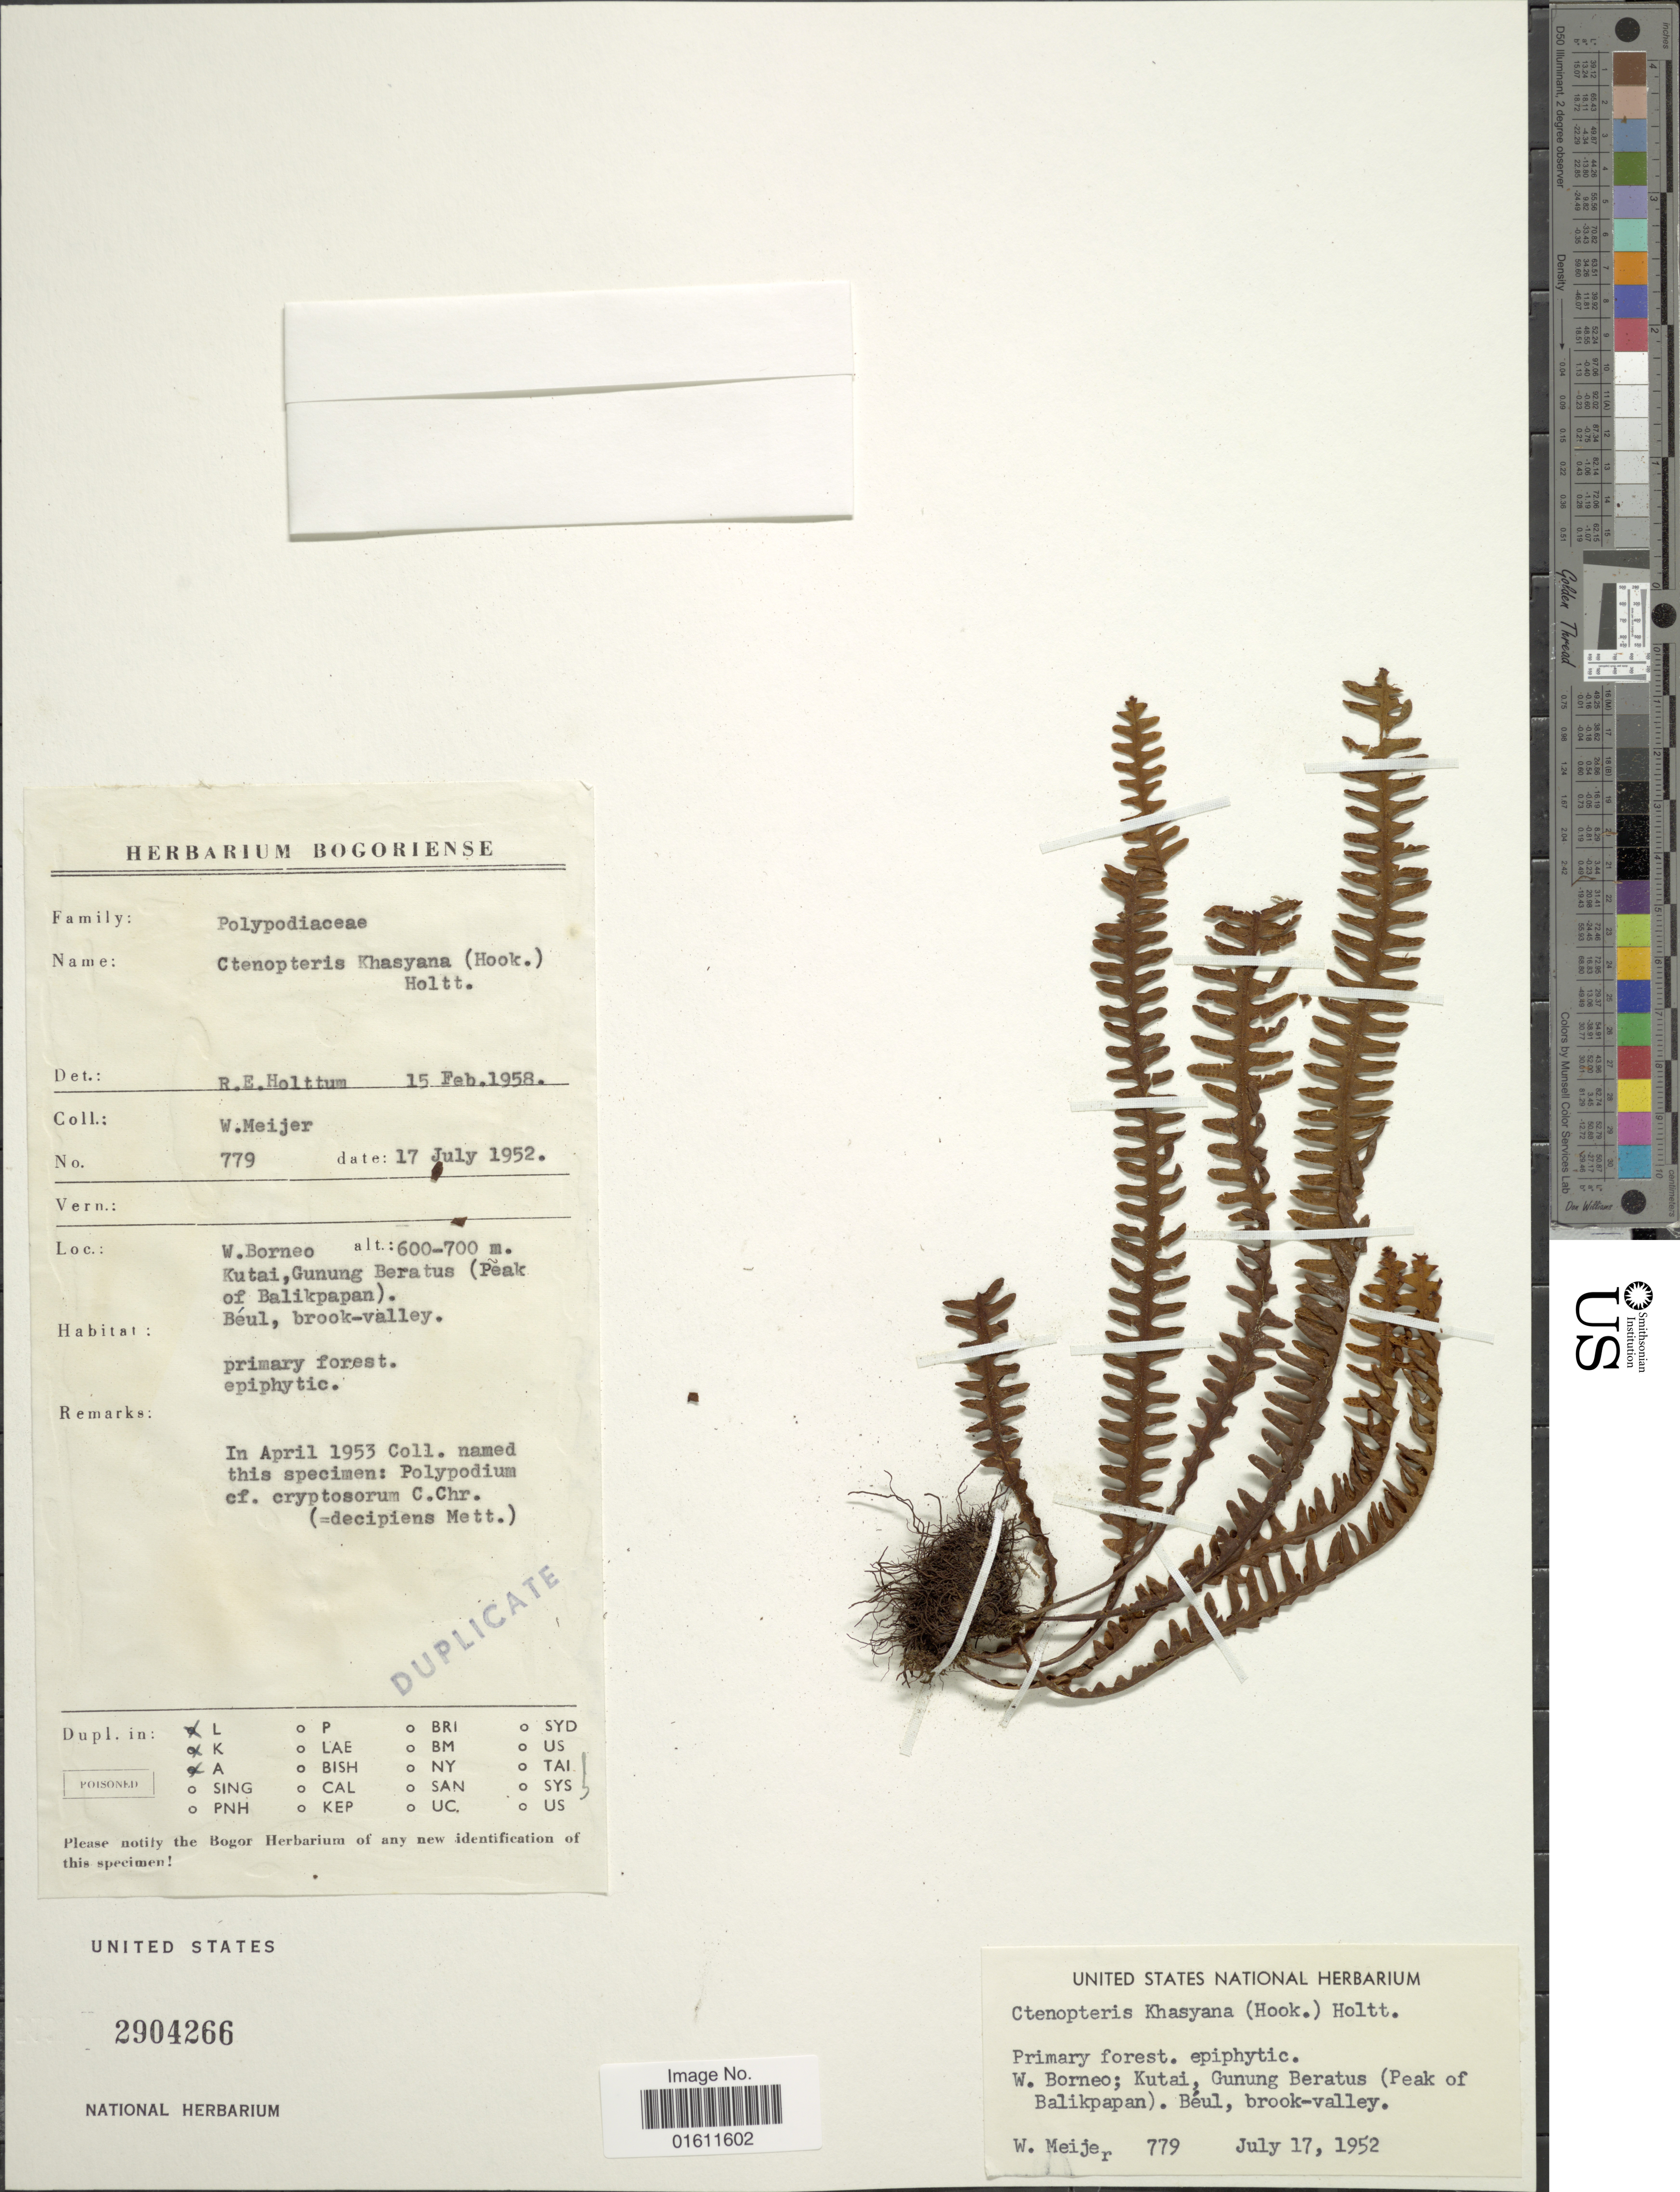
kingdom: Plantae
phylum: Tracheophyta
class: Polypodiopsida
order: Polypodiales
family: Polypodiaceae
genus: Prosaptia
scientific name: Prosaptia khasyana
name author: (Hook.) C. Chr. & Tardieu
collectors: W. Meijer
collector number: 779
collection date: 1952-07-17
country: Malaysia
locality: W. Borneo; Kutai, Gunung Beratus (Peak of Balikpapan), Beul, brook-valley.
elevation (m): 600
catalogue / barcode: US 2904266